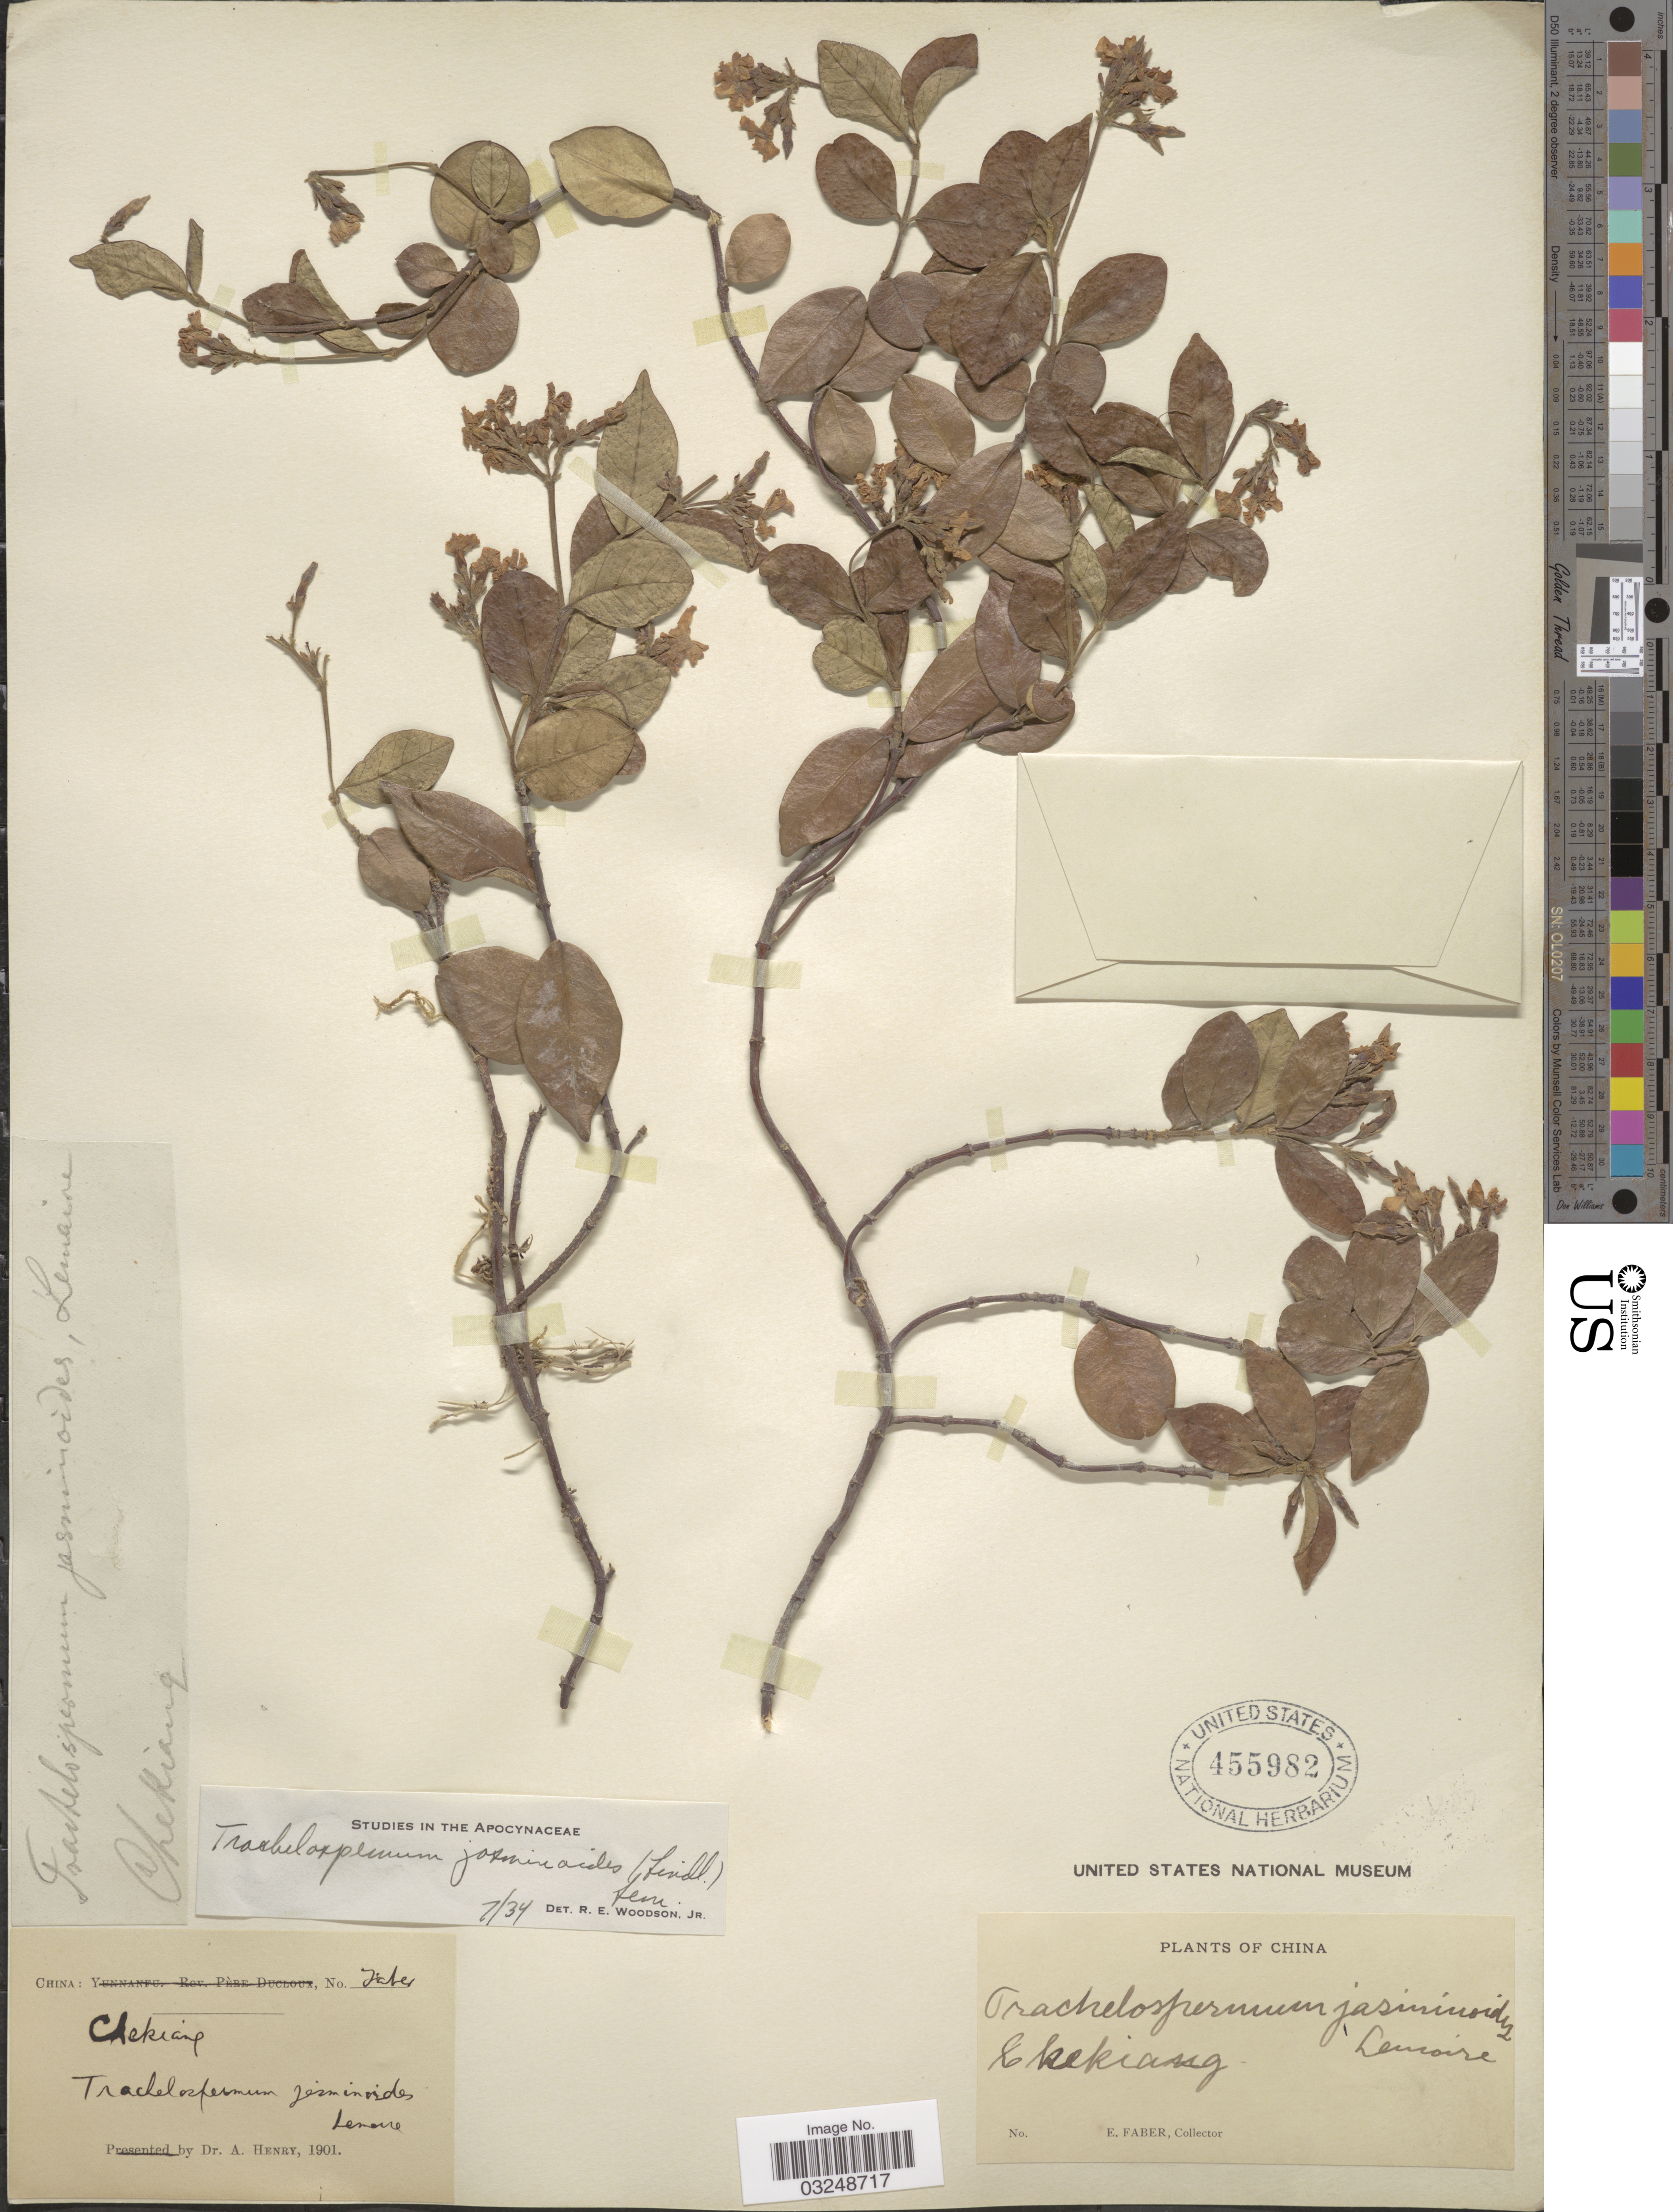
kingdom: Plantae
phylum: Tracheophyta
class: Magnoliopsida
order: Gentianales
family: Apocynaceae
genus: Trachelospermum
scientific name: Trachelospermum jasminoides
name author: (Lindl.) Lem.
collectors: E. Faber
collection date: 1901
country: China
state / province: Zhejiang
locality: Chekiang.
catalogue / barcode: US 455982